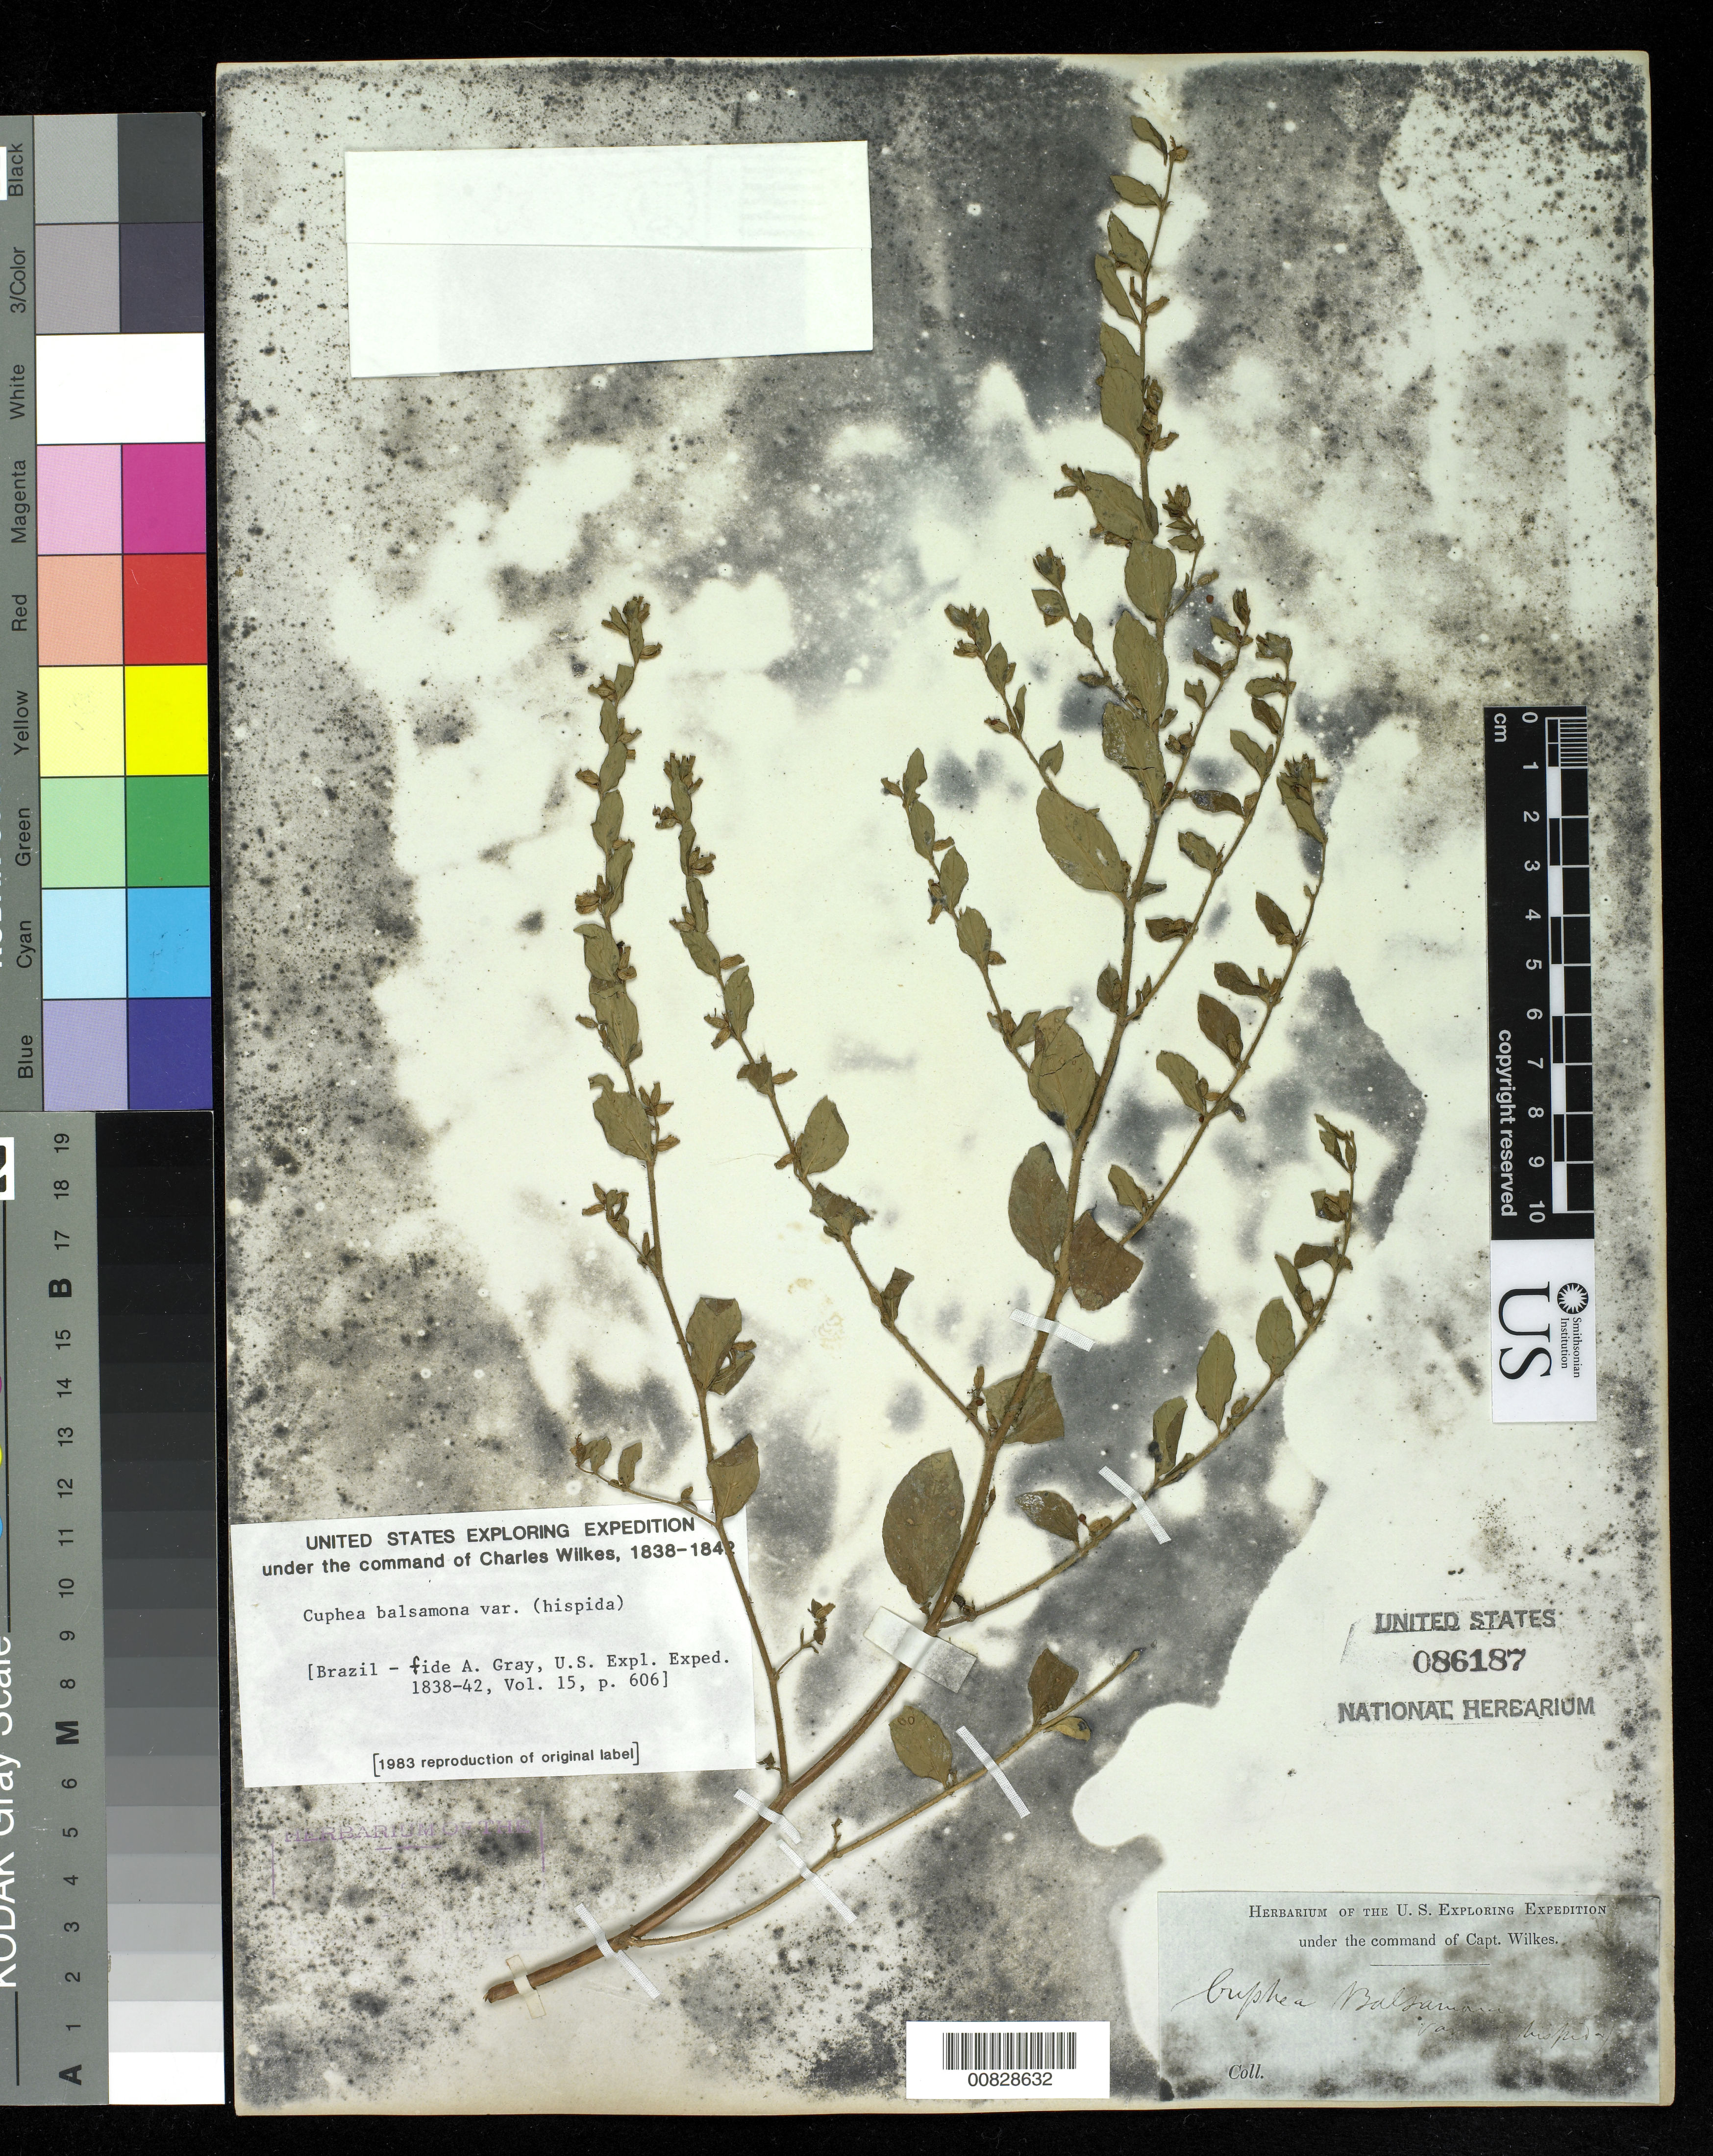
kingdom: Plantae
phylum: Tracheophyta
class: Magnoliopsida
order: Myrtales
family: Lythraceae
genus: Cuphea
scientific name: Cuphea carthagenensis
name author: (Jacq.) J.F. Macbr.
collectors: Wilkes Explor. Exped.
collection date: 1838/1842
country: Brazil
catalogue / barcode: US 86187